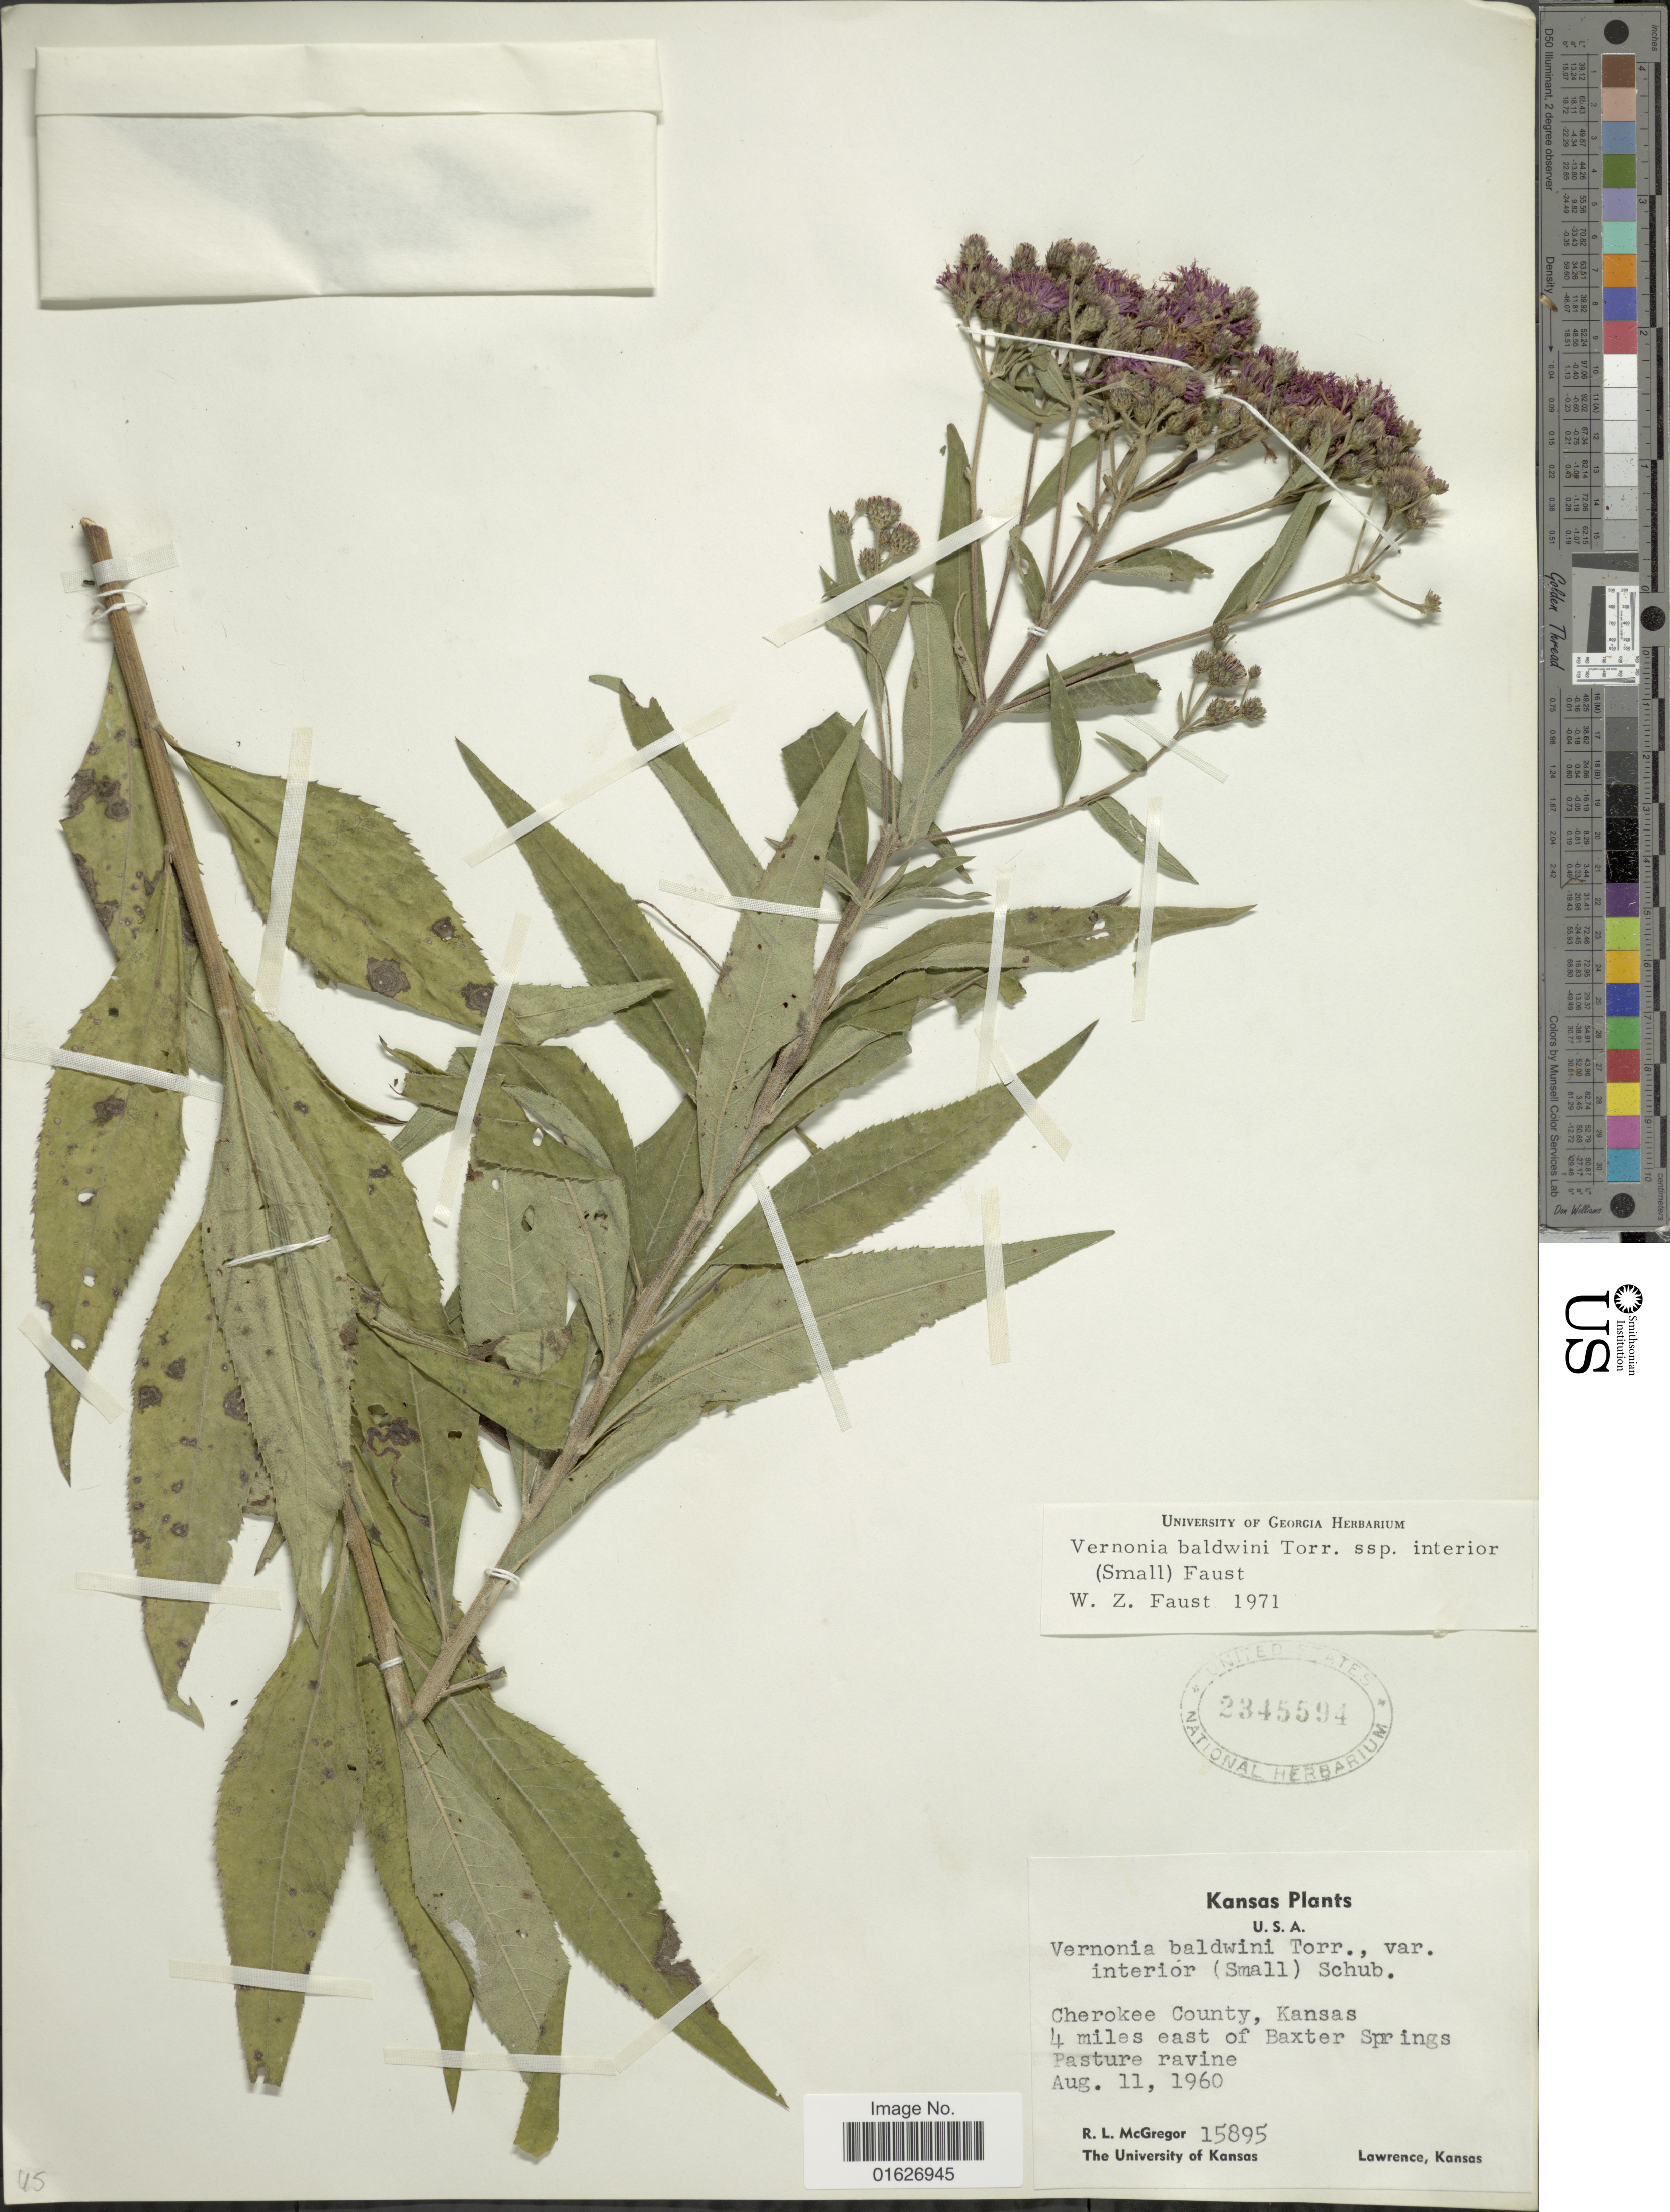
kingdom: Plantae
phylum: Tracheophyta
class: Magnoliopsida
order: Asterales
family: Asteraceae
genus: Vernonia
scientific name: Vernonia baldwinii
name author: Torr.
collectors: R. McGregor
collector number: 15895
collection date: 1960-08-11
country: United States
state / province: Kansas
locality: Cherokee County, 4 miles east of Baxter Springs, pasture ravine.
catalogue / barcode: US 2345594